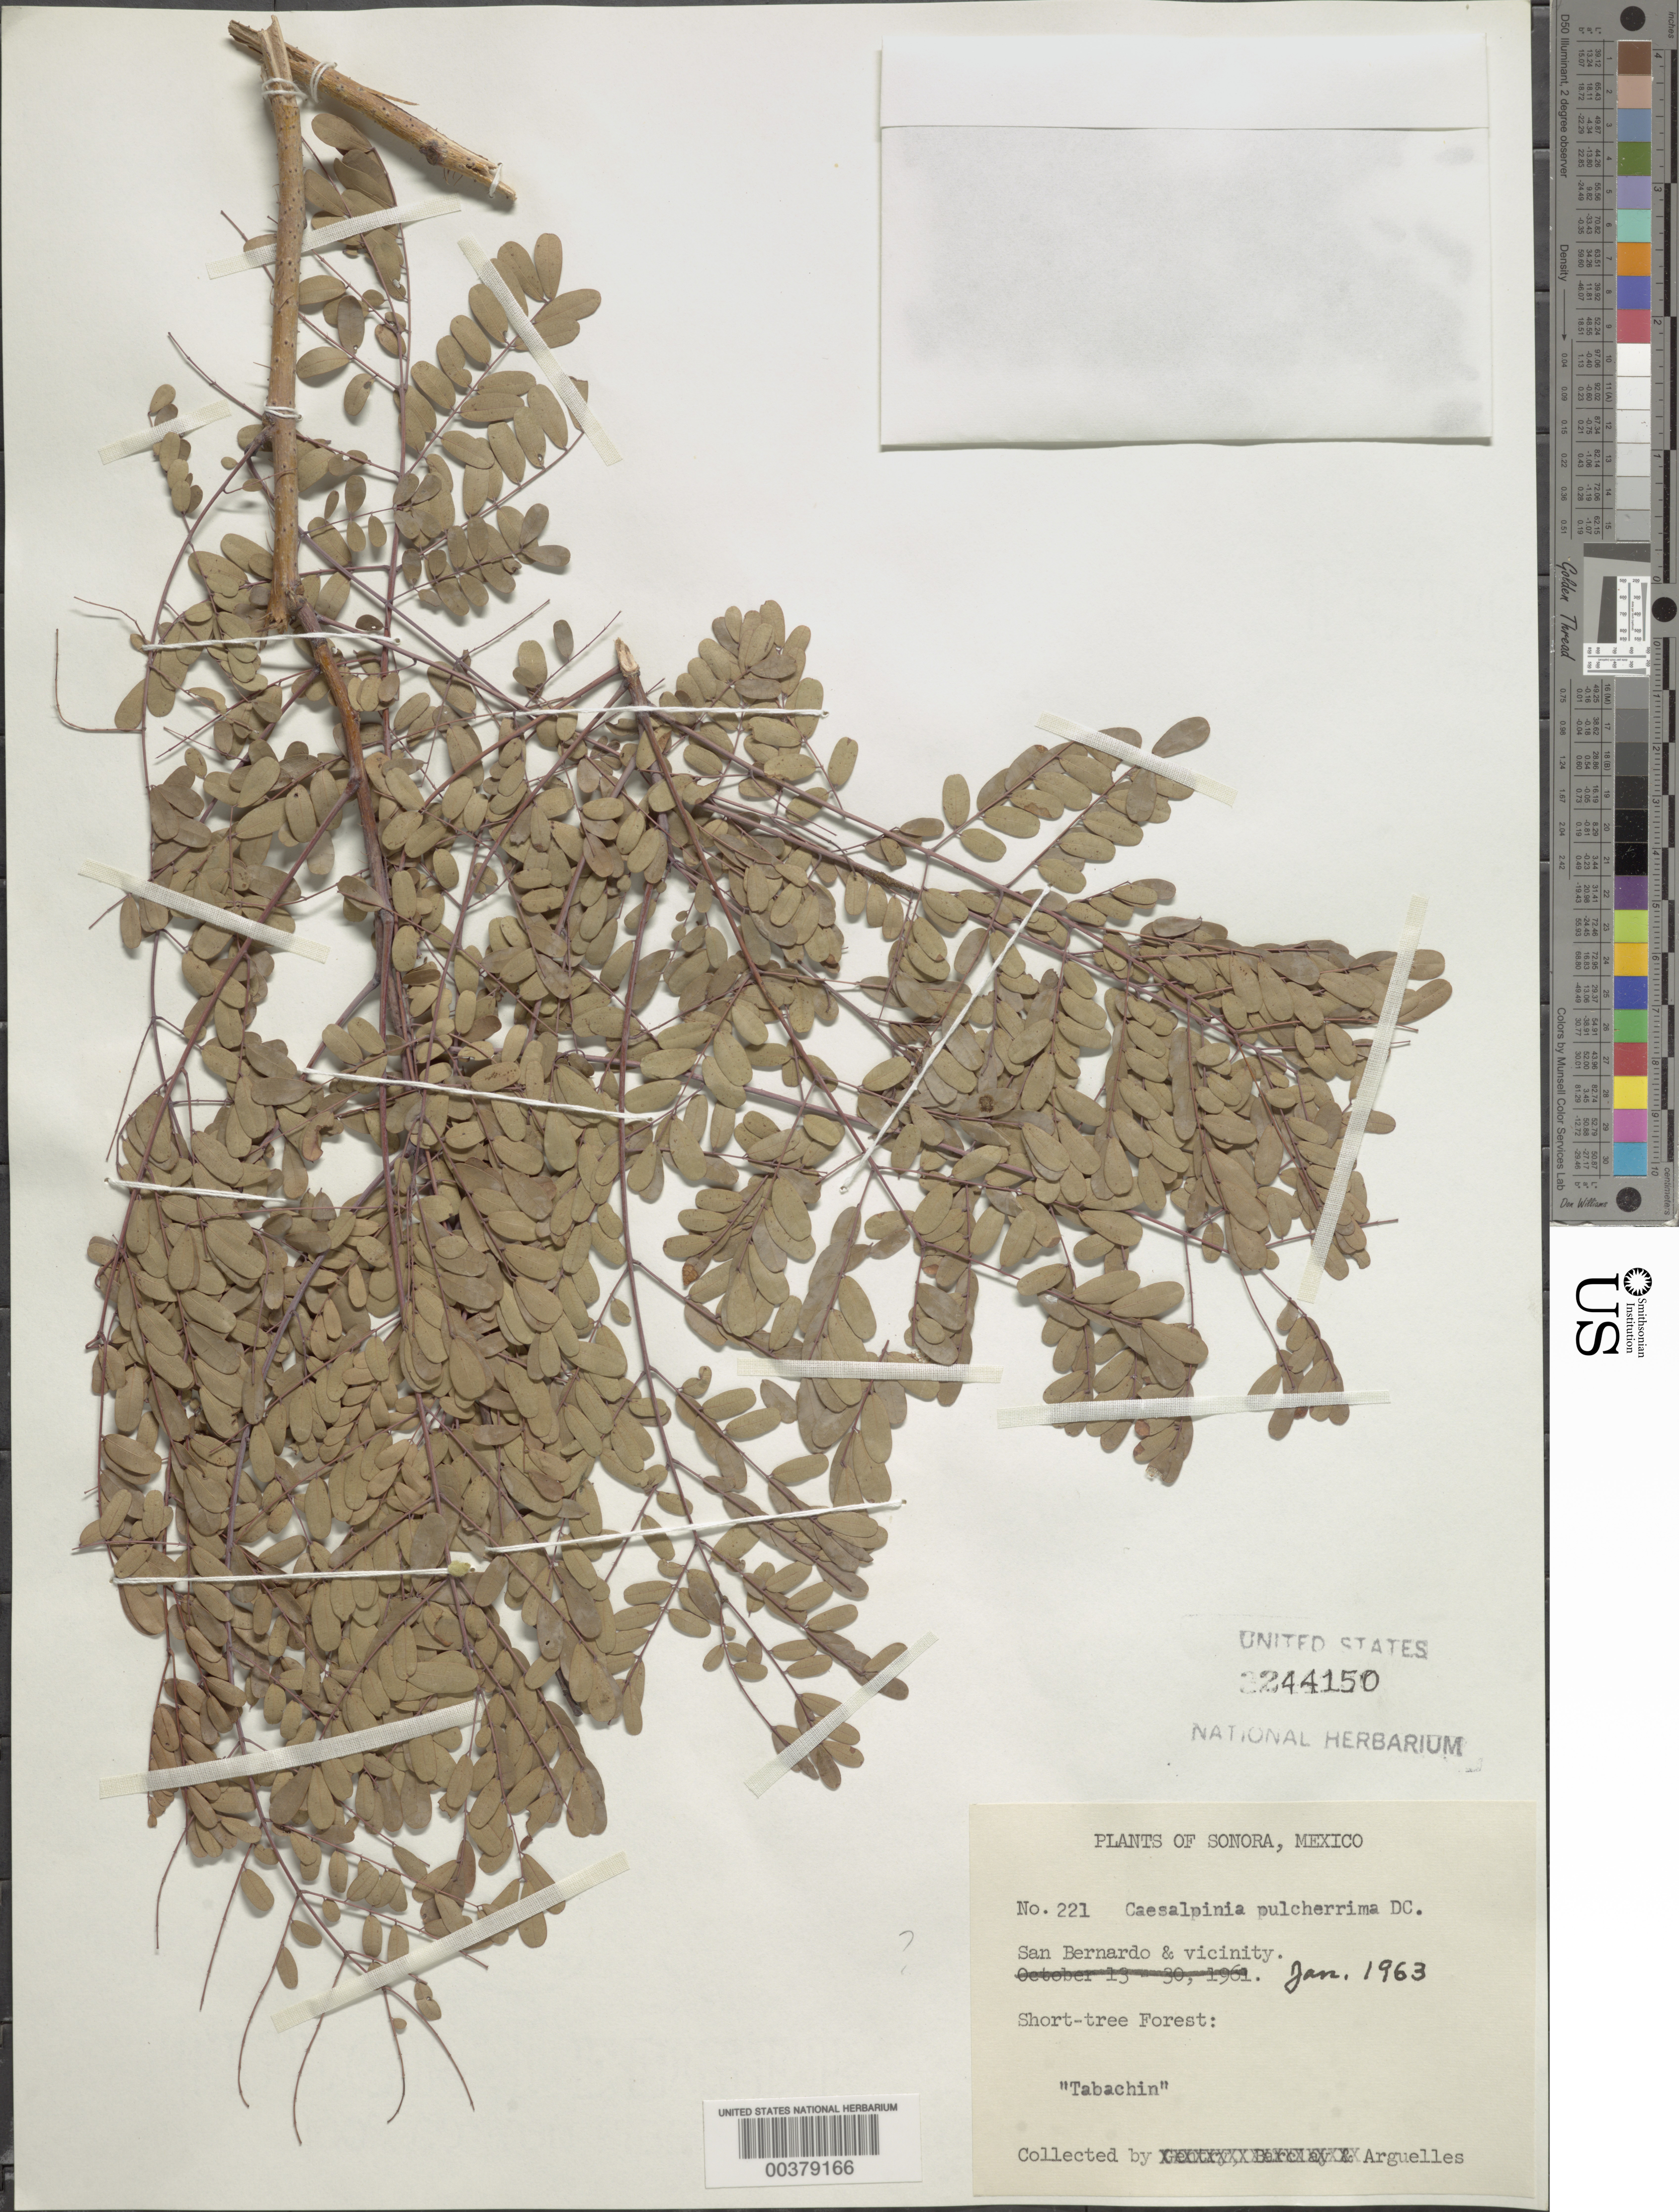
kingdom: Plantae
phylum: Tracheophyta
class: Magnoliopsida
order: Fabales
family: Fabaceae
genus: Caesalpinia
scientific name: Caesalpinia pulcherrima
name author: (L.) Sw.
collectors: J. Arguelles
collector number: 221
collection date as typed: Jan 1963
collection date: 1963-01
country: Mexico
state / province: Sonora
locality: San bernardo and vicinity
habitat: Short tree forest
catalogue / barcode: US 3244150